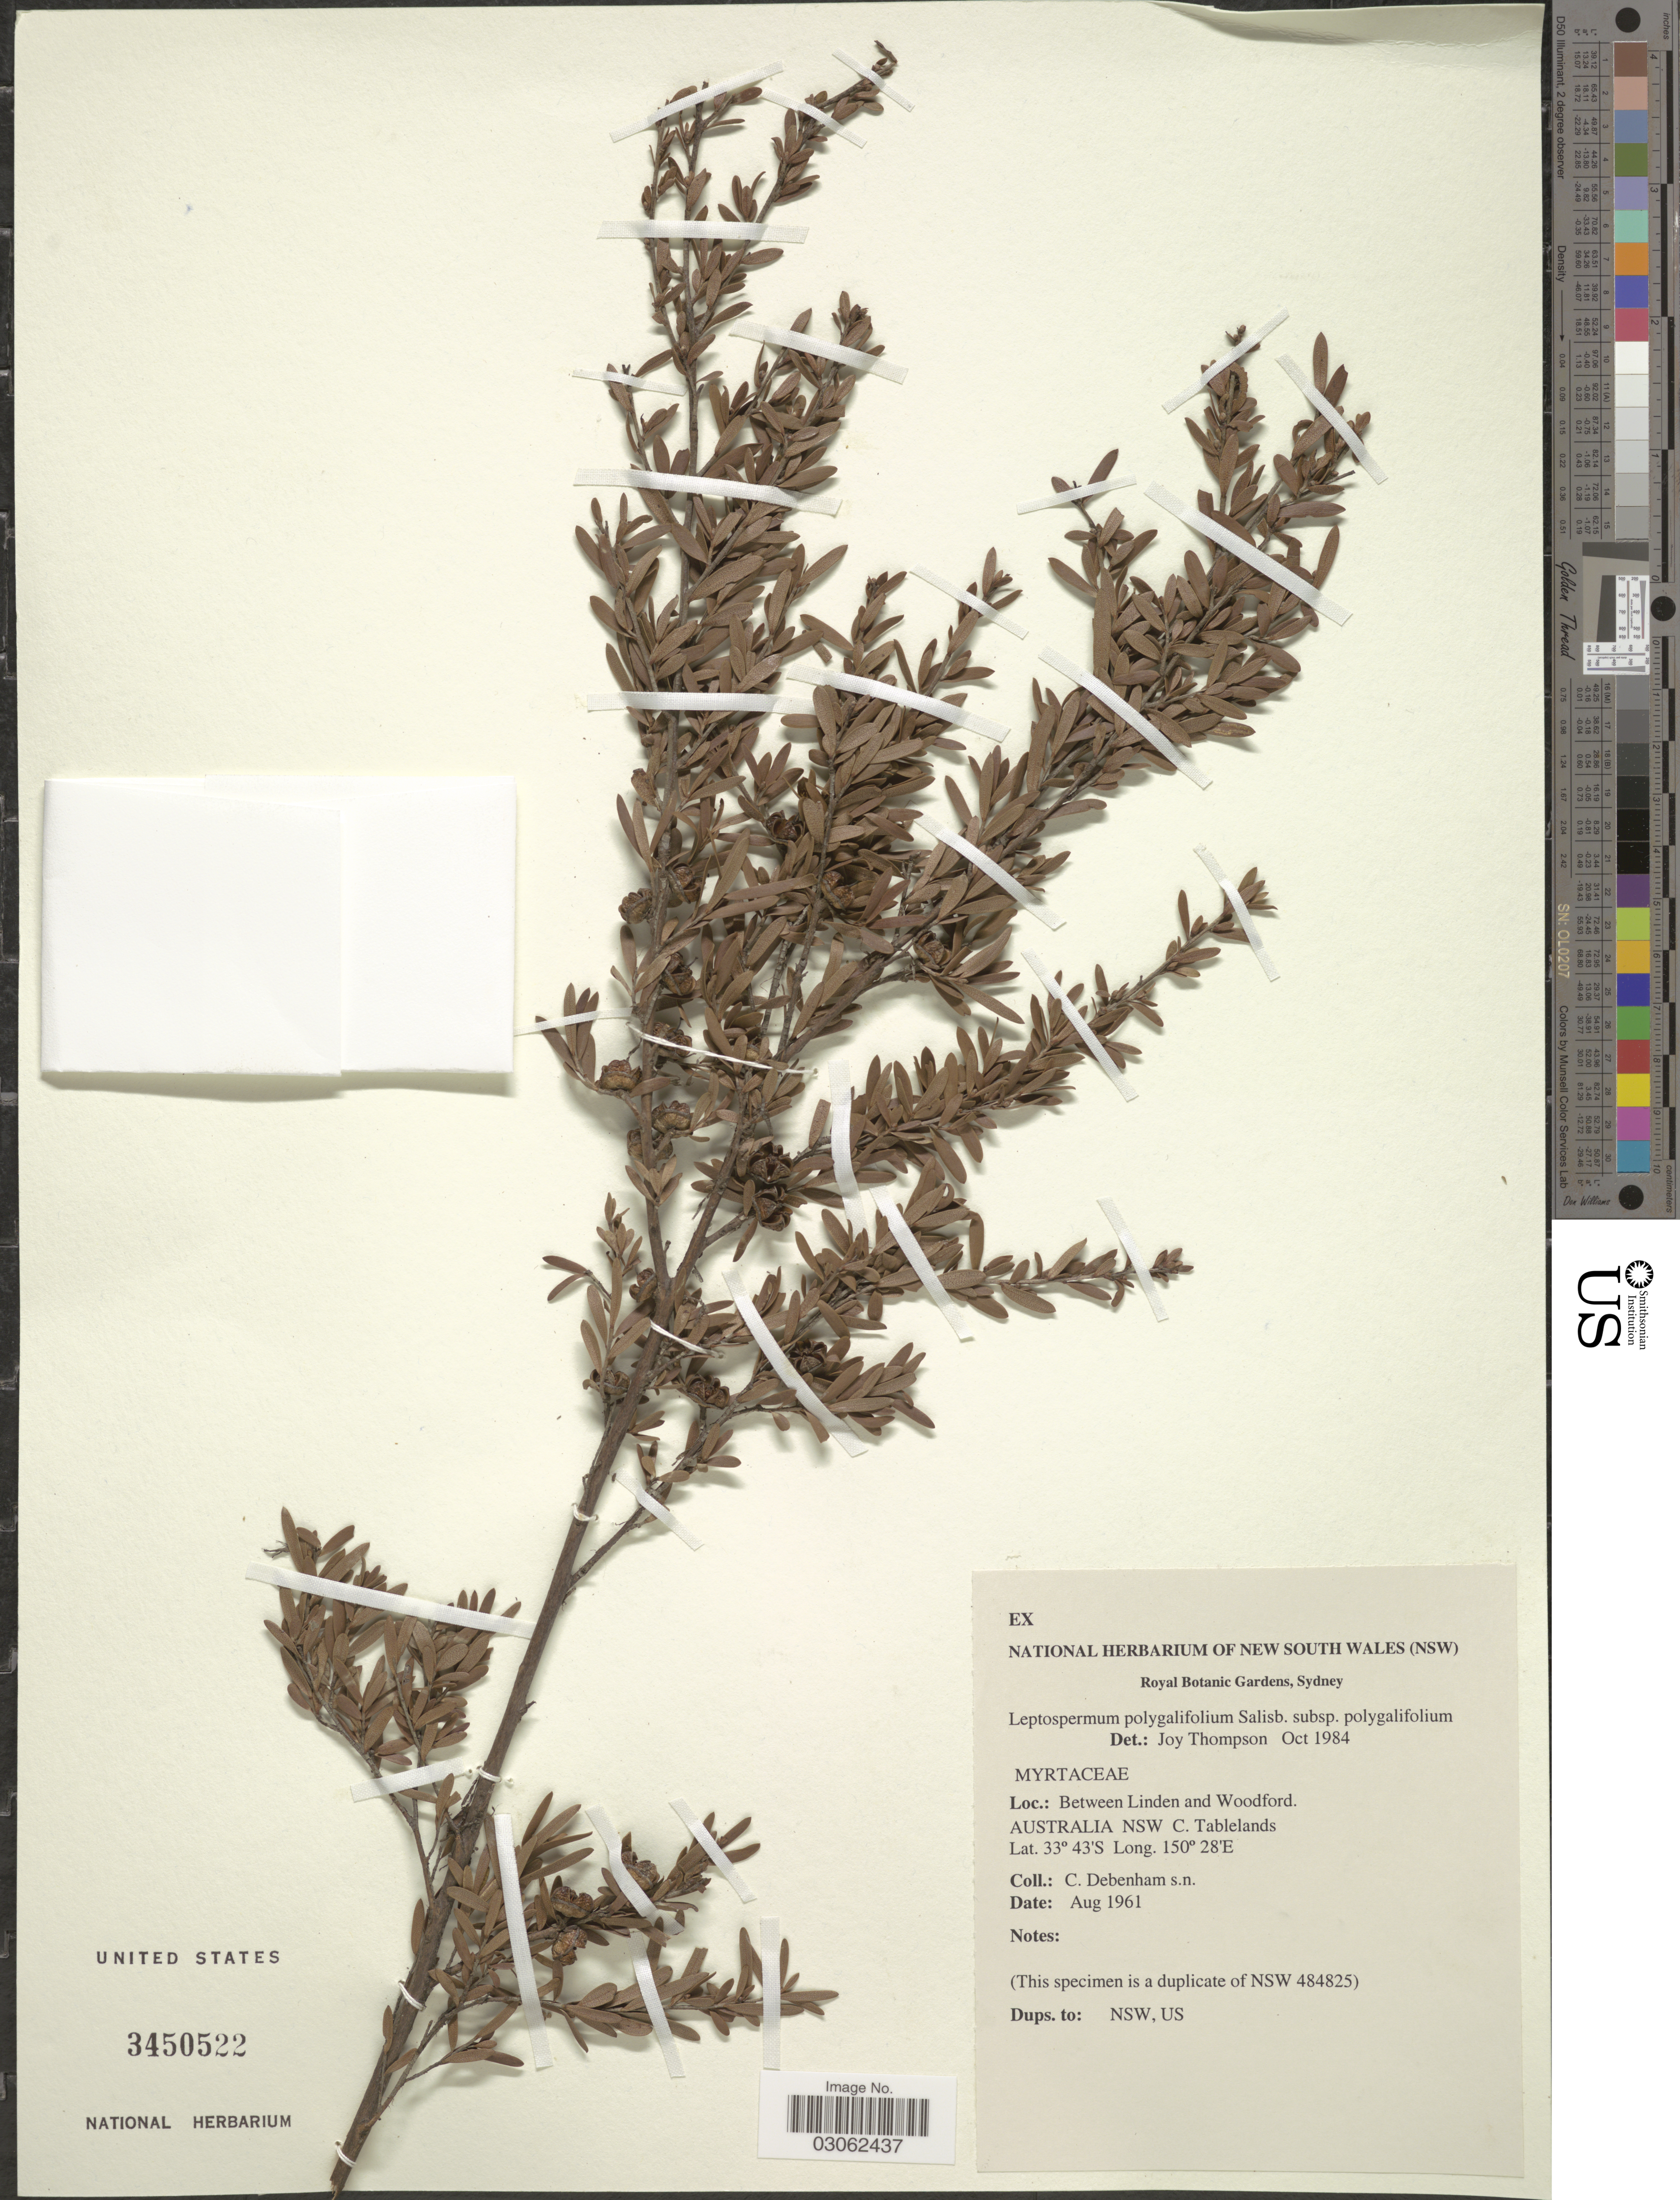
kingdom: Plantae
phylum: Tracheophyta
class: Magnoliopsida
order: Myrtales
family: Myrtaceae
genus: Leptospermum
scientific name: Leptospermum polygalifolium subsp. polygalifolium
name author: Salisb.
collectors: C. Debenham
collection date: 1961-08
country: Australia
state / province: New South Wales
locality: Between Linden and Woodford. Australia NSW C. Tablelands.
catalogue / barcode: US 3450522